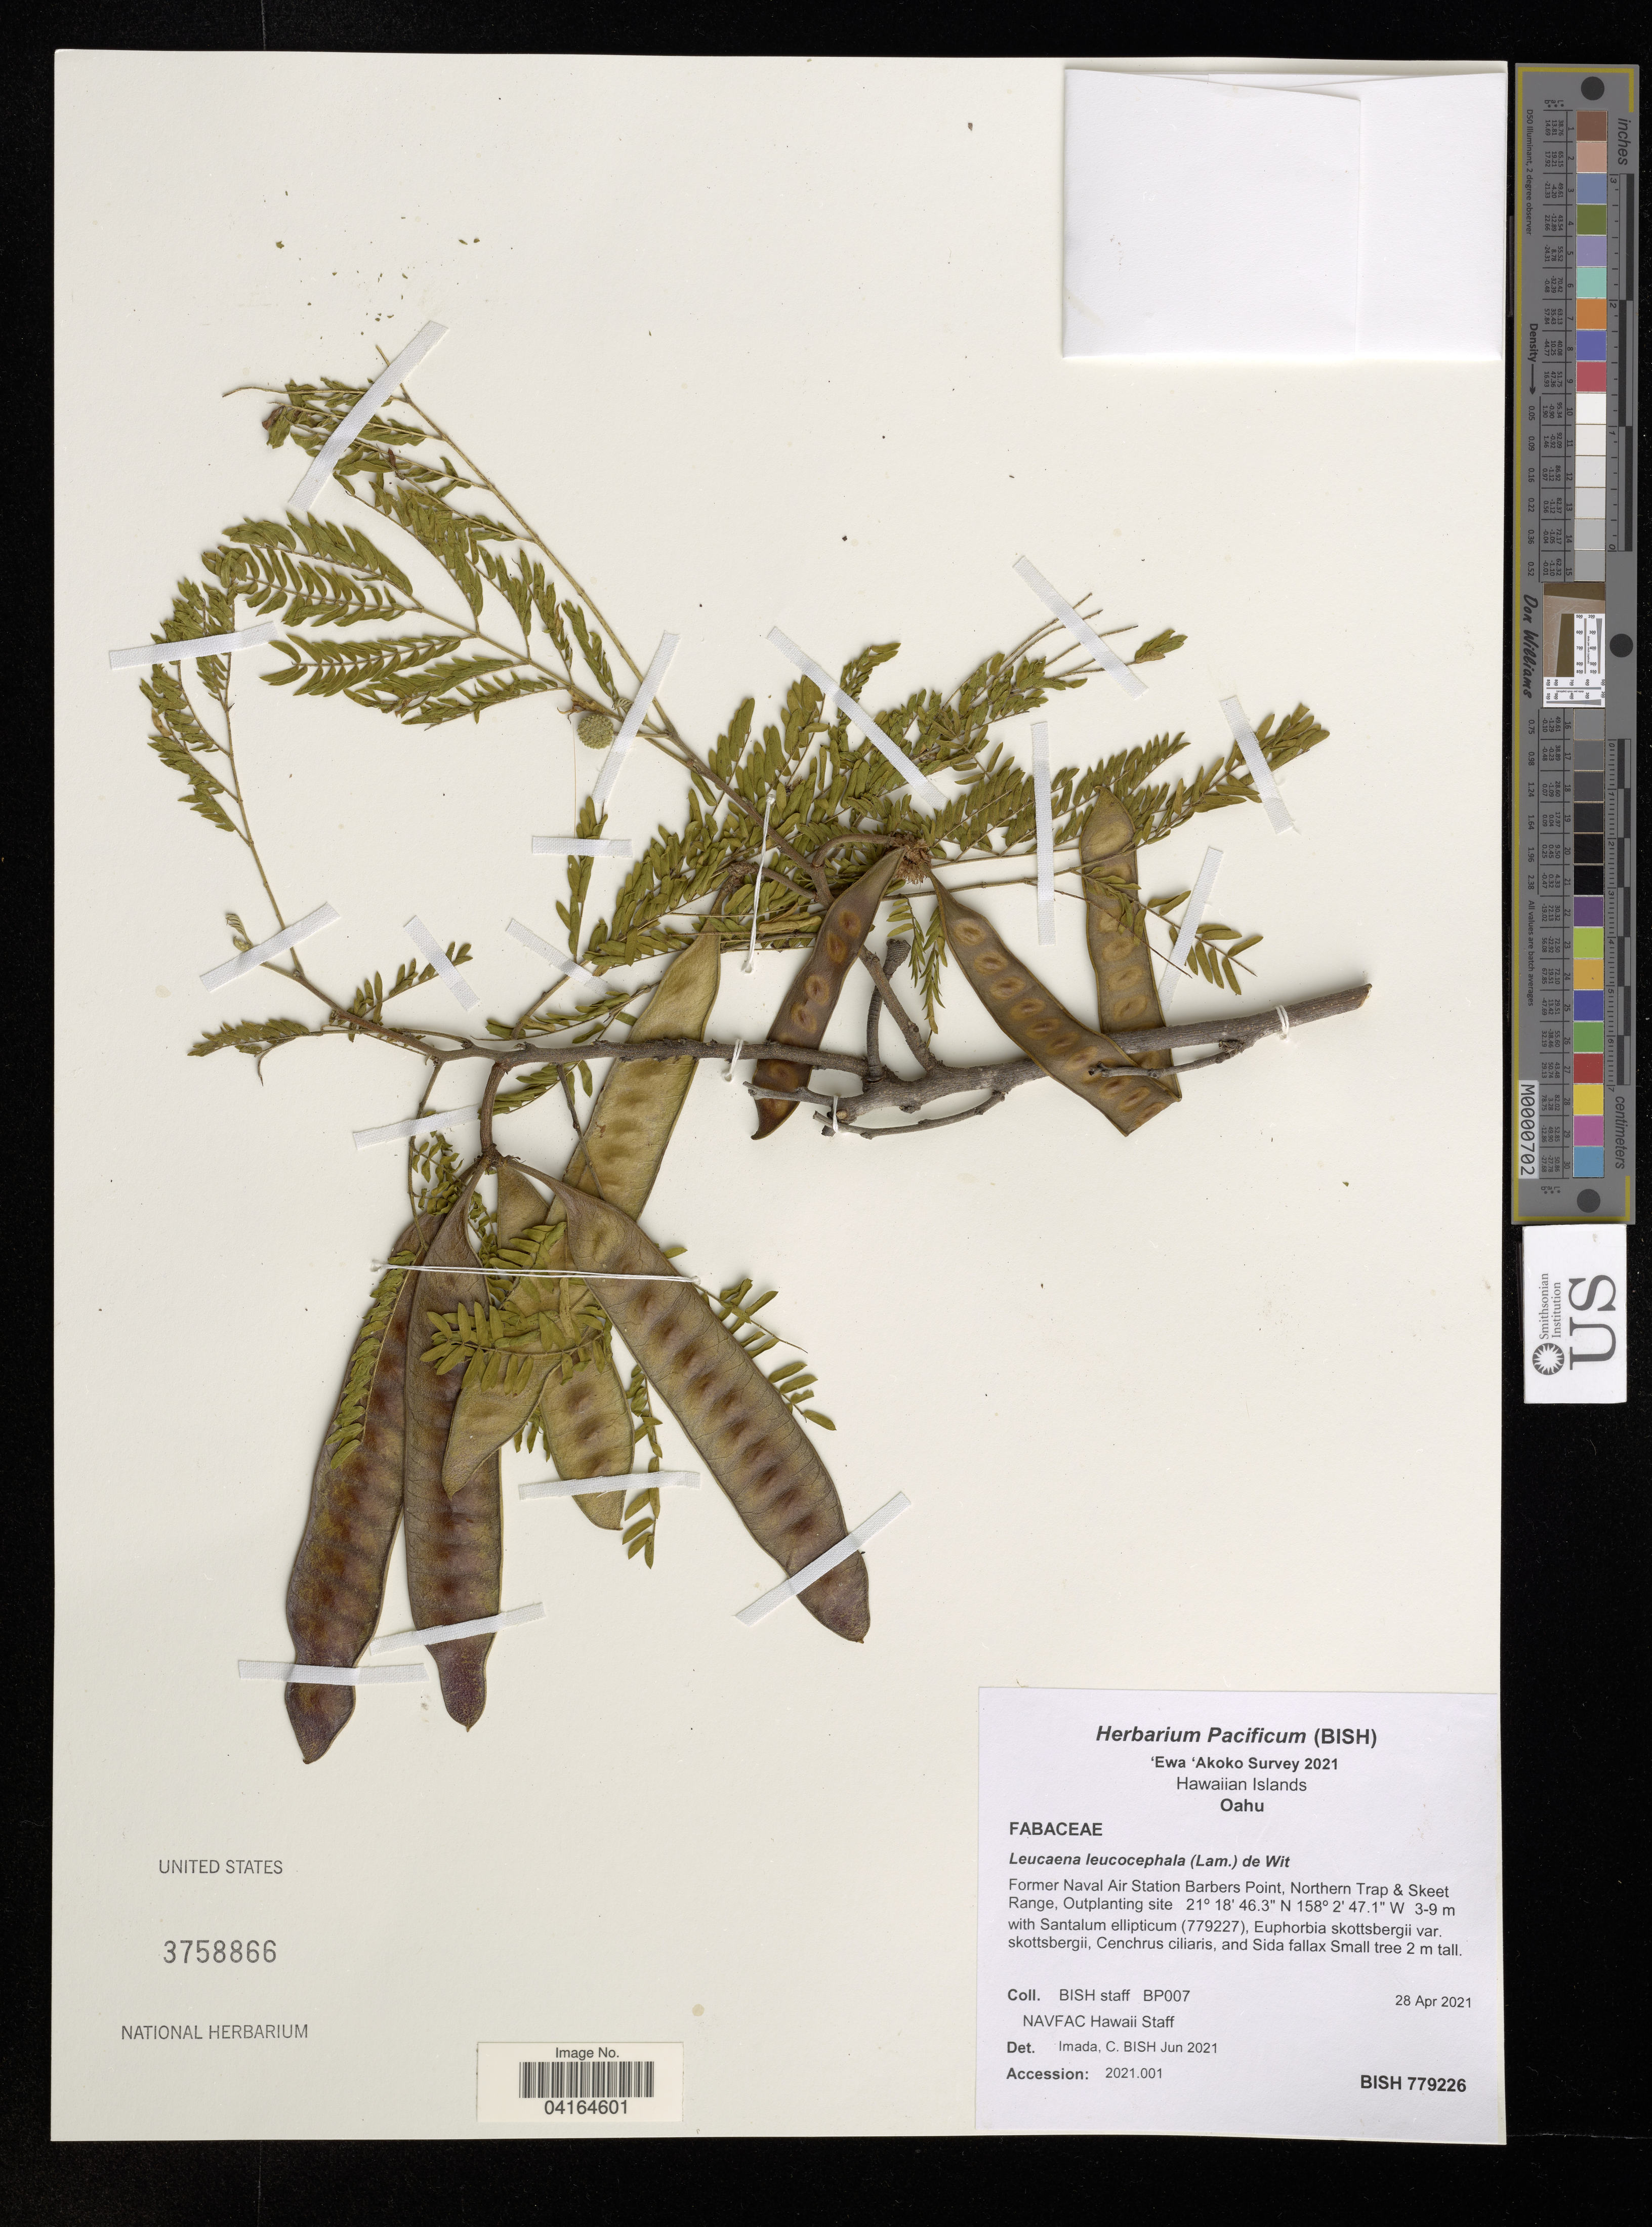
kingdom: Plantae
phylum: Tracheophyta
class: Magnoliopsida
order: Fabales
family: Fabaceae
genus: Leucaena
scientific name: Leucaena leucocephala subsp. leucocephala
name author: (Lam.) de Wit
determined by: Wagner, W. L., (BOT), Smithsonian Institution - National Museum of Natural History (UNITED STATES)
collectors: Bernice P. Bishop Museum & N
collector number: BP007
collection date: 2021-04-28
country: United States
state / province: Hawaii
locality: Hawaiian Islands. Oahu. Former Naval Air Station Barbers Point, Northern Trap & Skeet Range, Outplanting site.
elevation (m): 3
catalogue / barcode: US 3758866